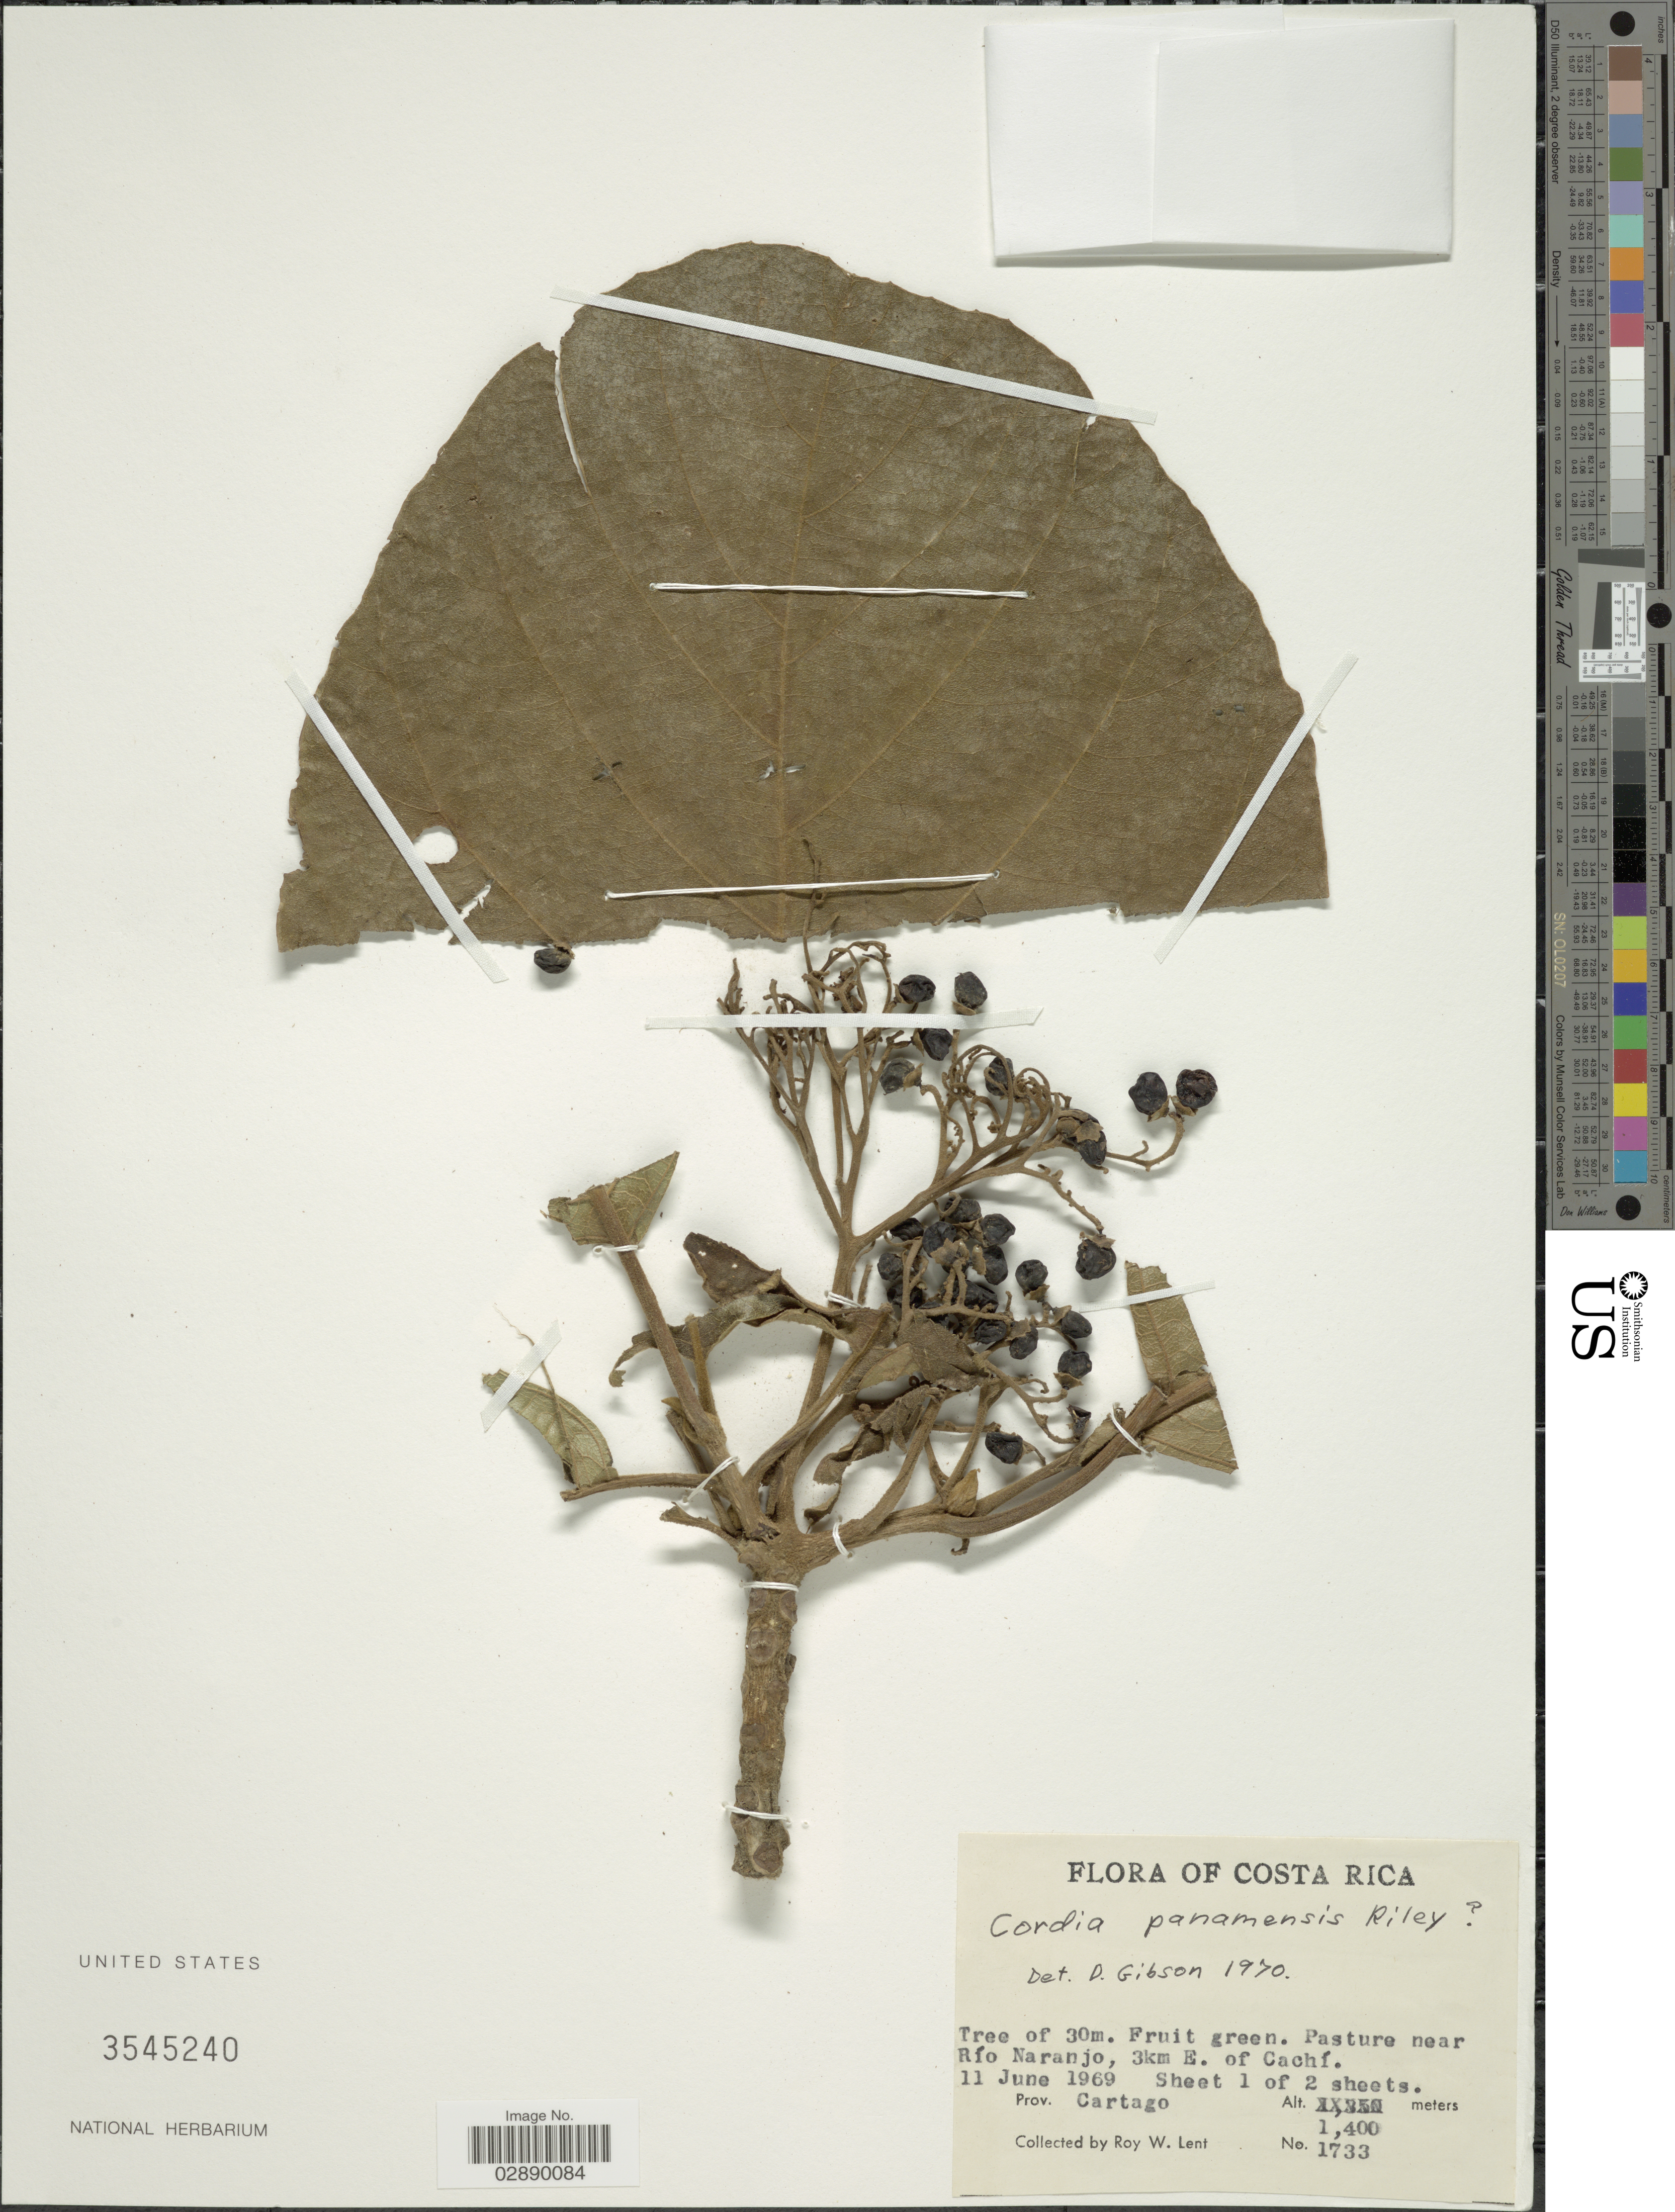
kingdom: Plantae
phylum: Tracheophyta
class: Magnoliopsida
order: Boraginales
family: Cordiaceae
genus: Cordia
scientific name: Cordia panamensis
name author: L. Riley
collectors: R. W. Lent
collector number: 1733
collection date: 1969-06-11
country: Costa Rica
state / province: Cartago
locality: Pasture near Río Naranjo, 3km E. of Cachí. Prov. Cartago.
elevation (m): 1400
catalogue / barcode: US 3545240